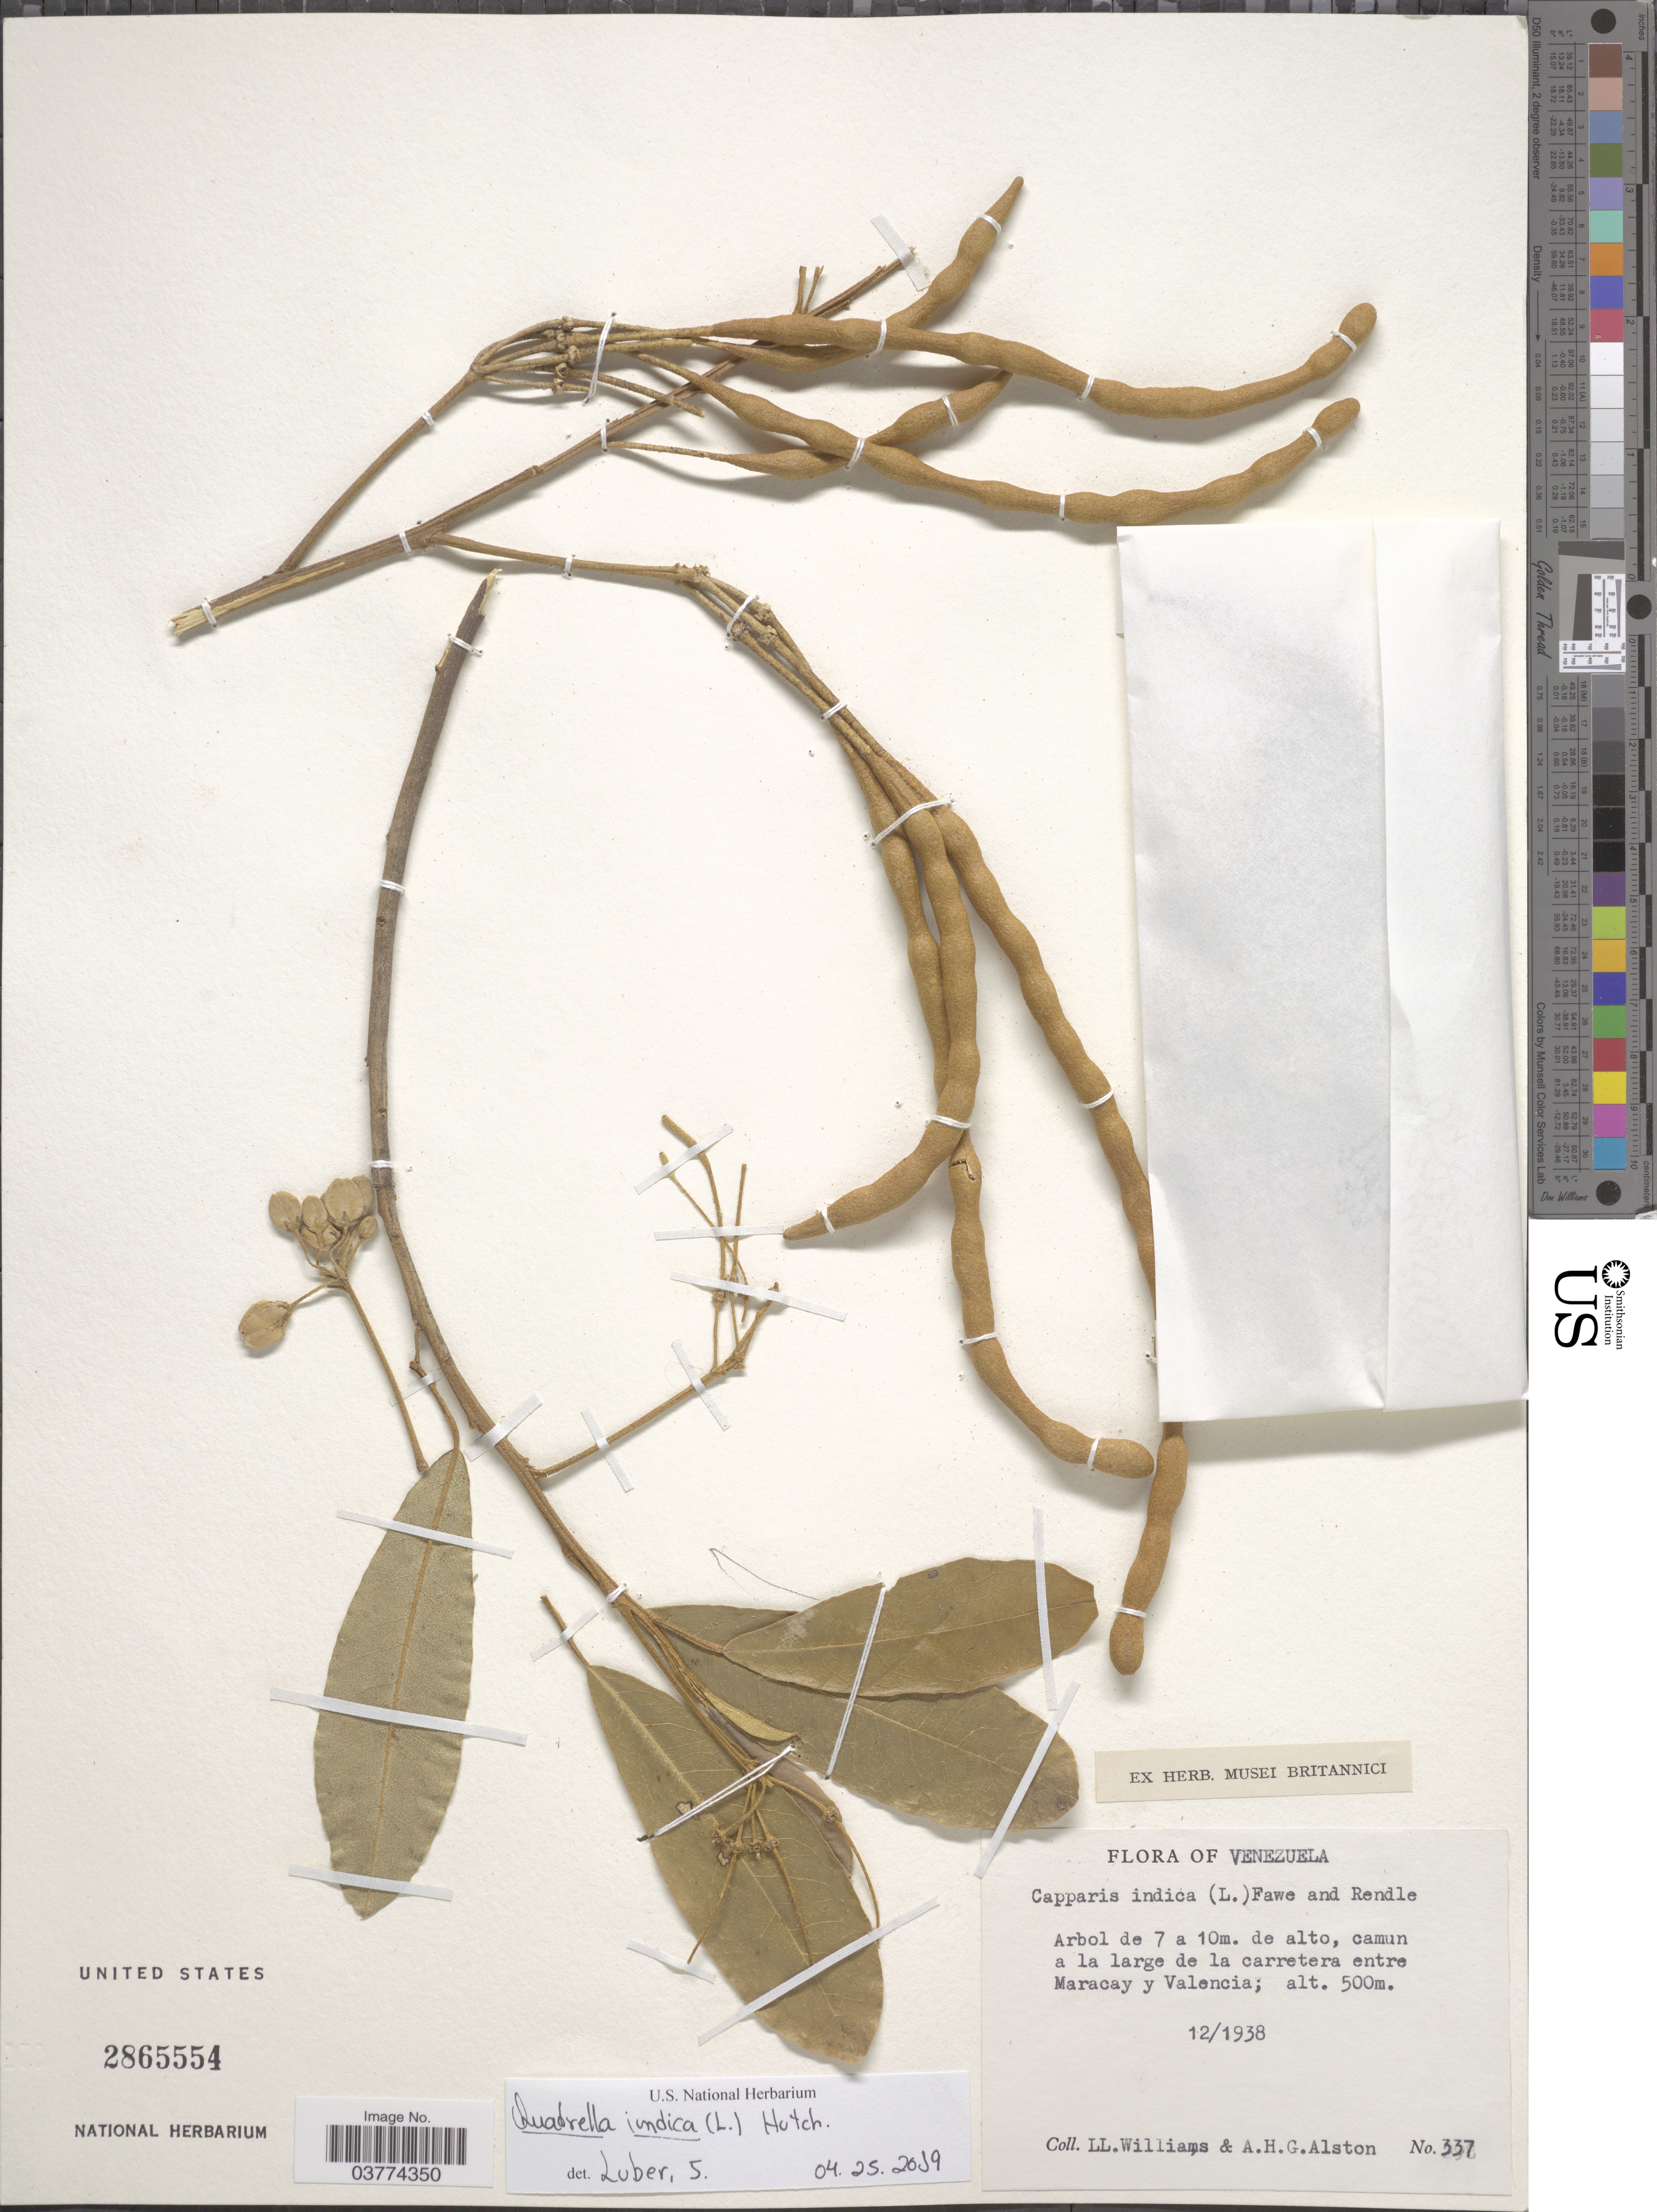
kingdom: Plantae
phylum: Tracheophyta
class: Magnoliopsida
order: Brassicales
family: Capparaceae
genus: Quadrella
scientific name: Quadrella indica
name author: (L.) Iltis & Cornejo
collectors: Ll. Williams & A. H. Alston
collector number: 337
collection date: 1938-12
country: Venezuela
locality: Camun a la large de la carretera entre Maracay y Valencia.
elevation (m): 500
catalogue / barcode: US 2865554